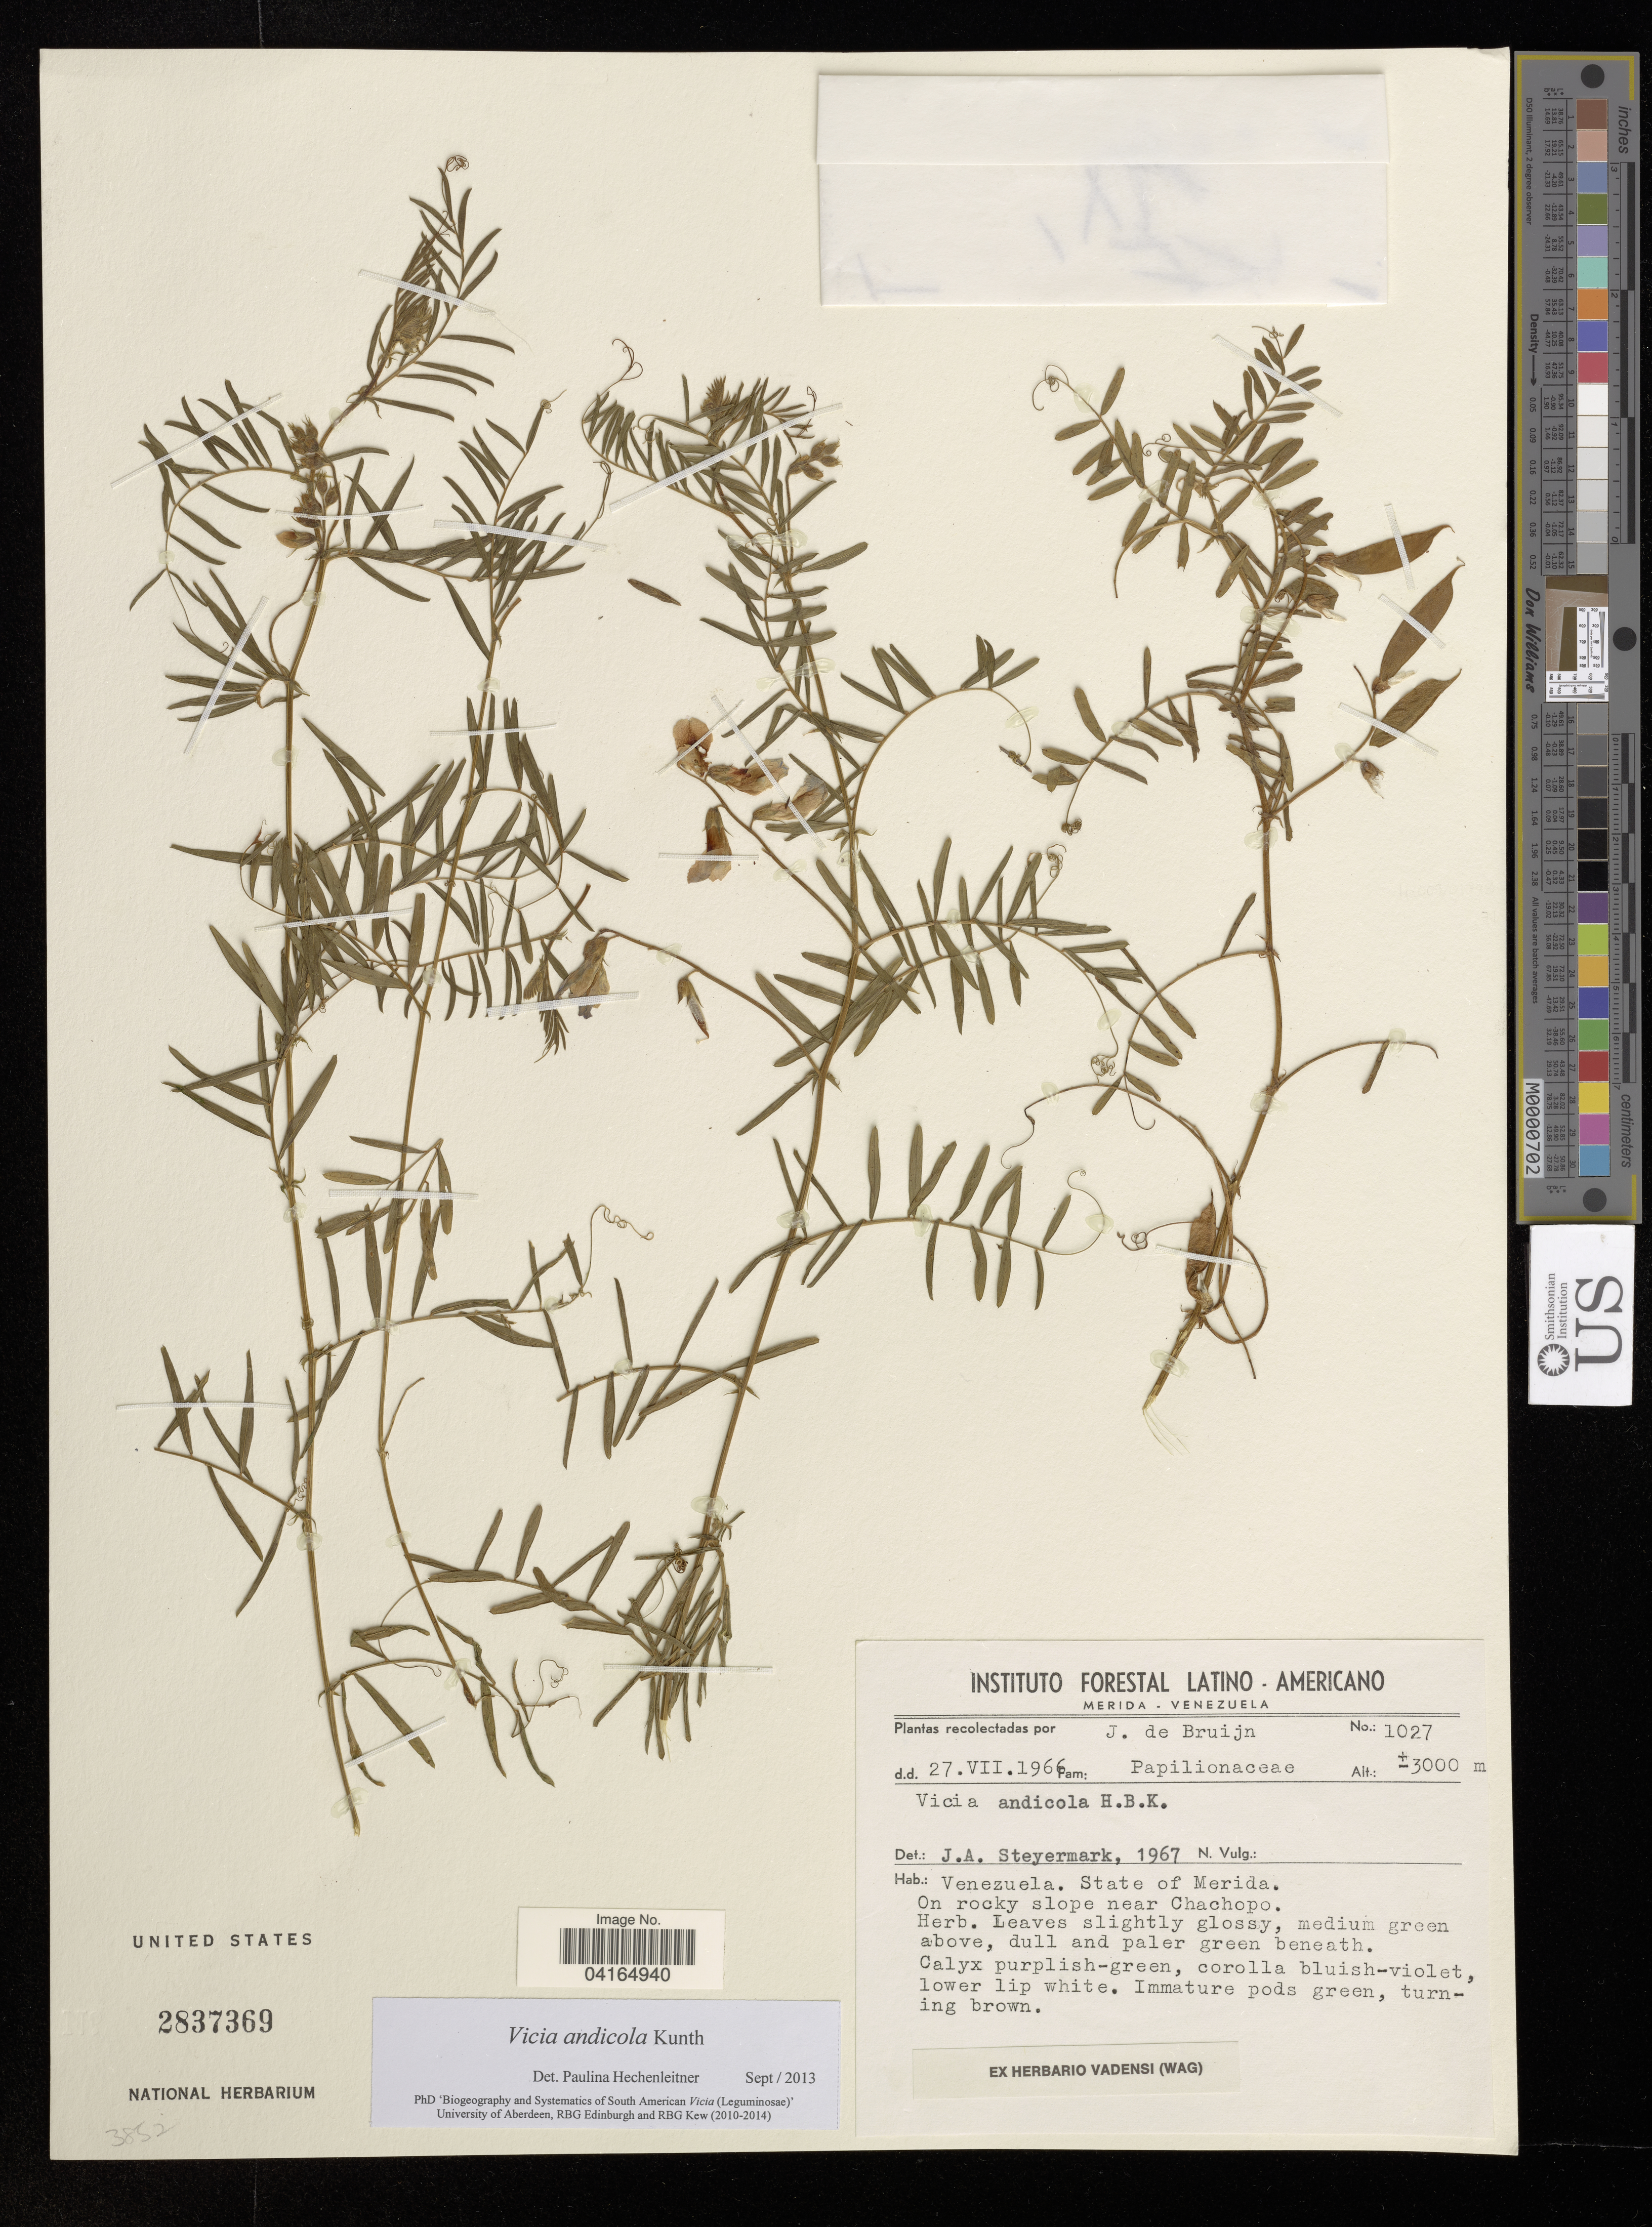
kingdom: Plantae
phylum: Tracheophyta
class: Magnoliopsida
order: Fabales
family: Fabaceae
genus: Vicia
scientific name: Vicia andicola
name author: Kunth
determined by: Hechenleitner, Paulina, RBG Edinburgh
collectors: J. Bruijn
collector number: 1027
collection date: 1966-07-27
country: Venezuela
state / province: Merida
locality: Near Chachopo.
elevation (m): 3000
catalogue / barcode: US 2837369